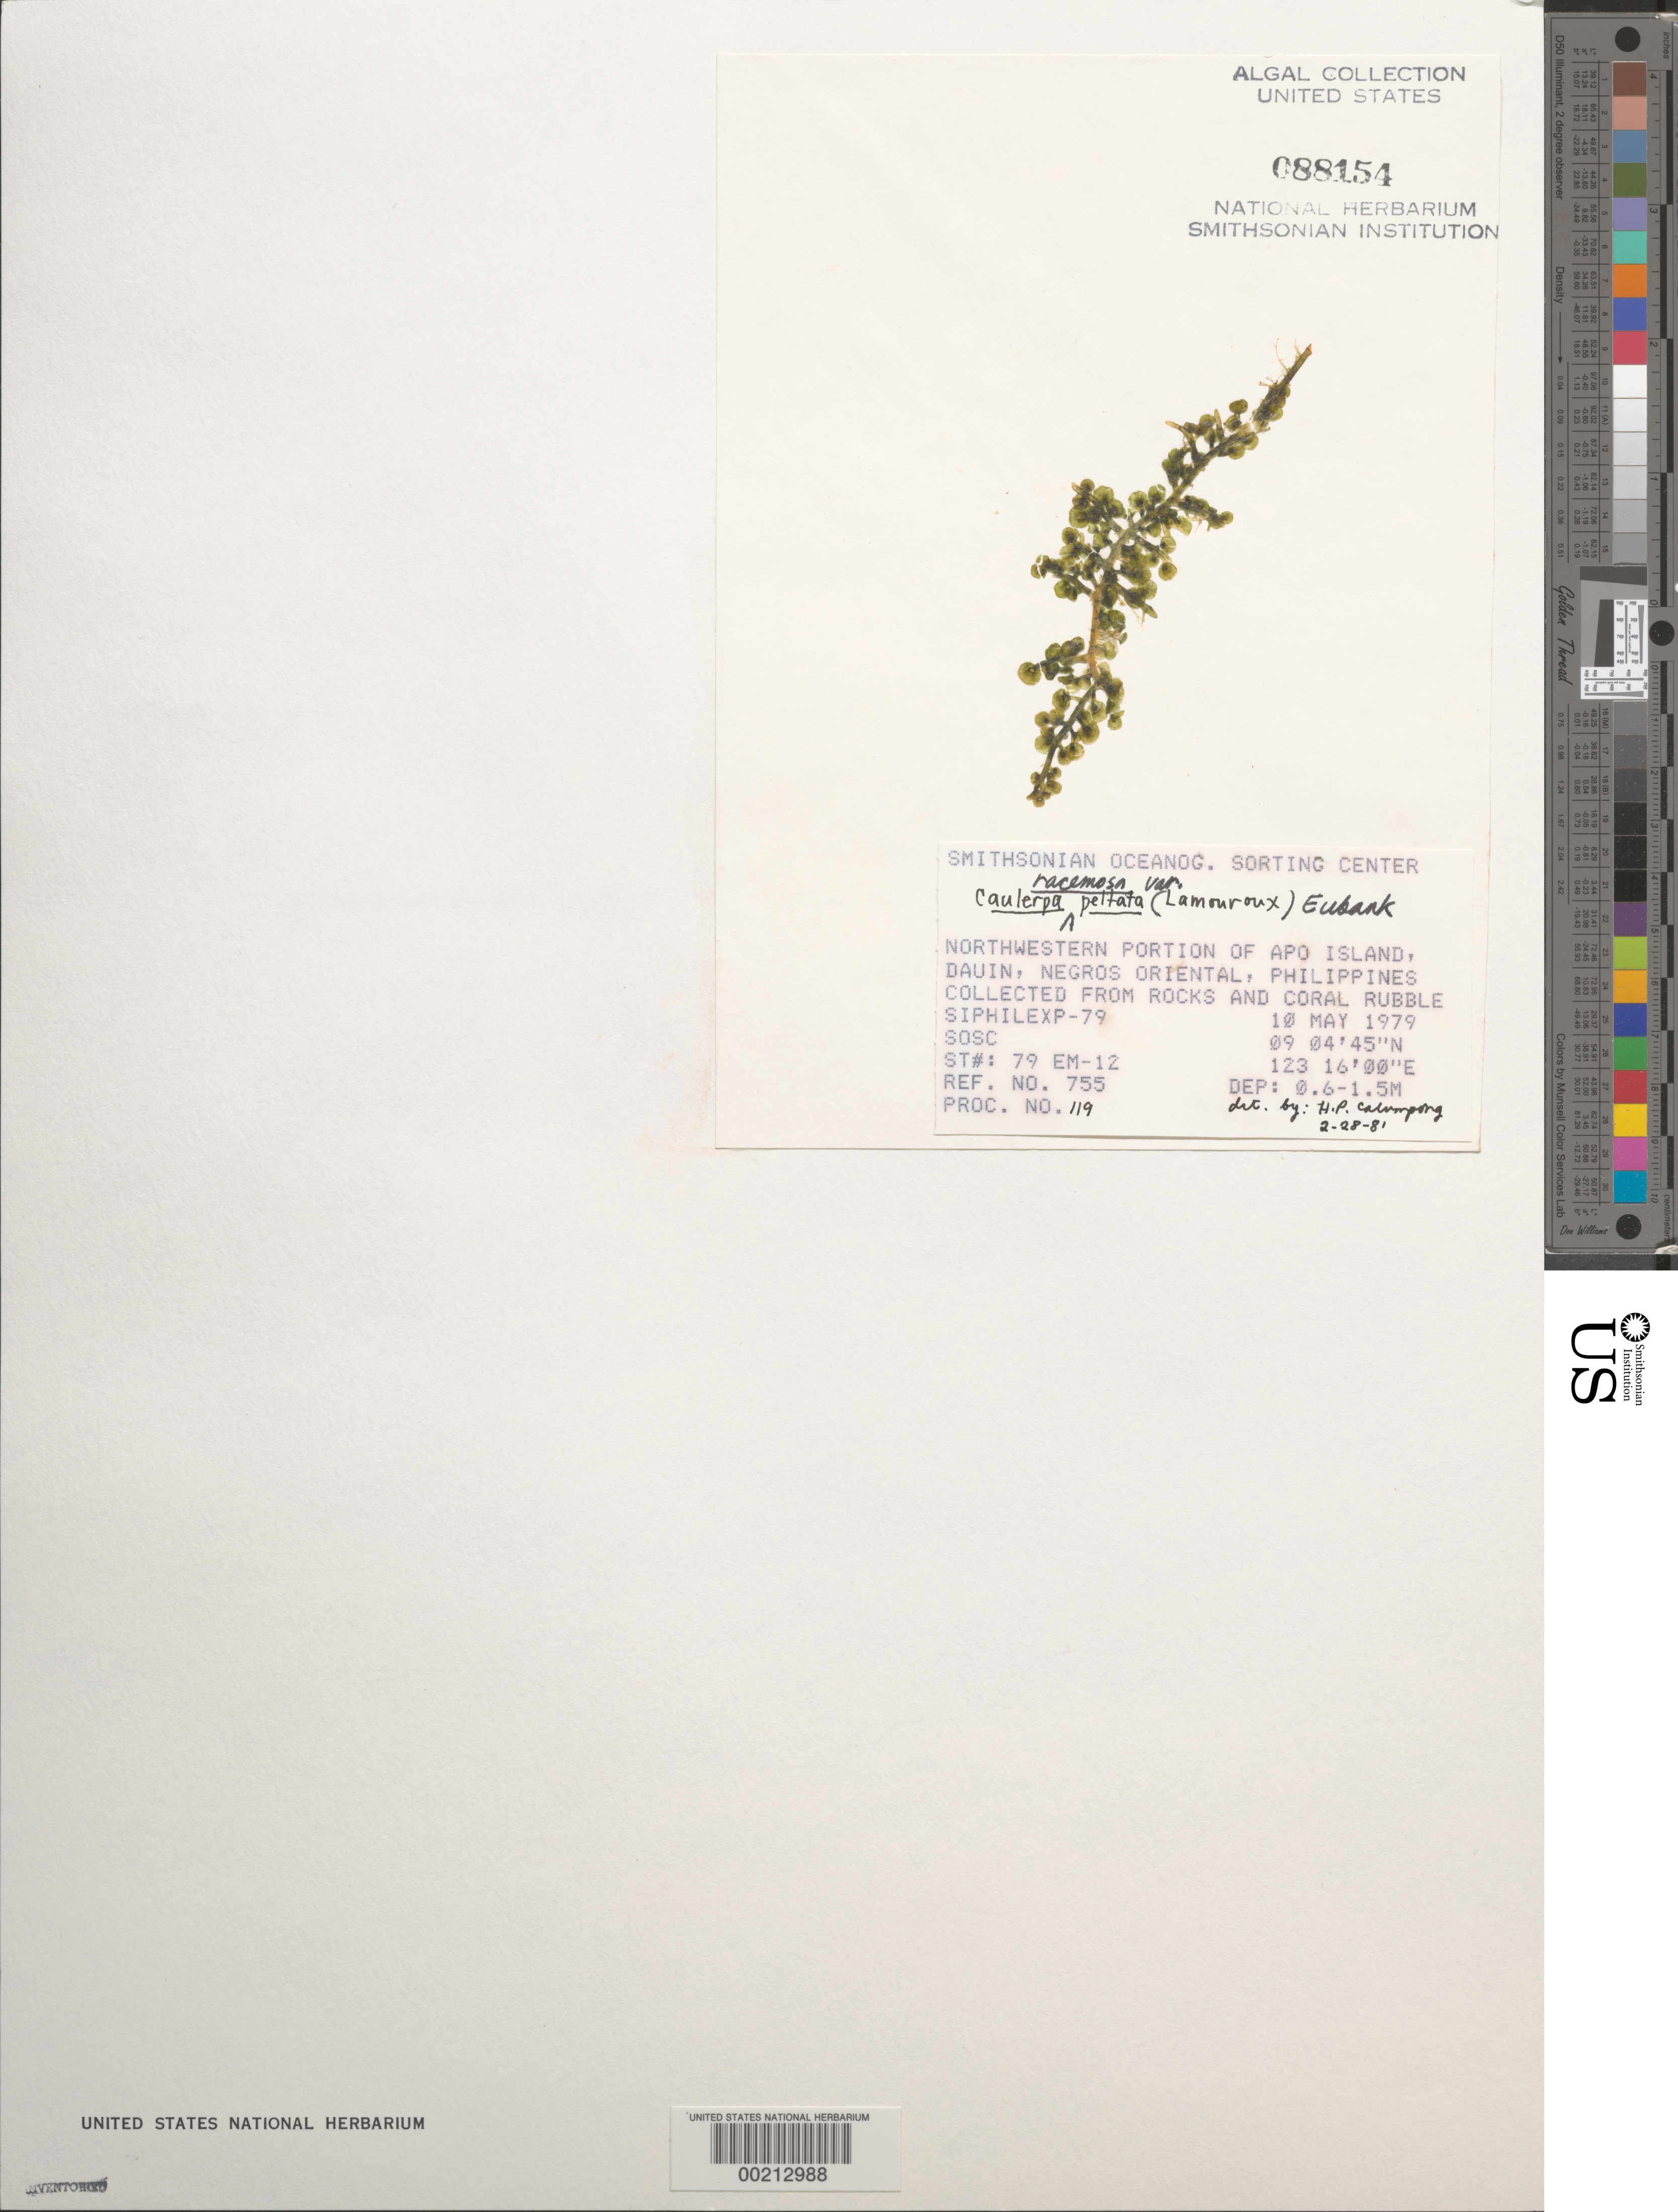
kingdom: Plantae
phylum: Chlorophyta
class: Ulvophyceae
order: Bryopsidales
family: Caulerpaceae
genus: Caulerpa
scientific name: Caulerpa racemosa var. peltata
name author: (J.V.Lamouroux) Eubank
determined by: Calumpong, H. P.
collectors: SOSC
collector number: Station 79 Em-12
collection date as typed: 10 May 1979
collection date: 1979-05-10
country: Philippines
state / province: Central Visayas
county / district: Negros Oriental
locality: Apo island, dauin, negros oriental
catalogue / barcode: US 88154